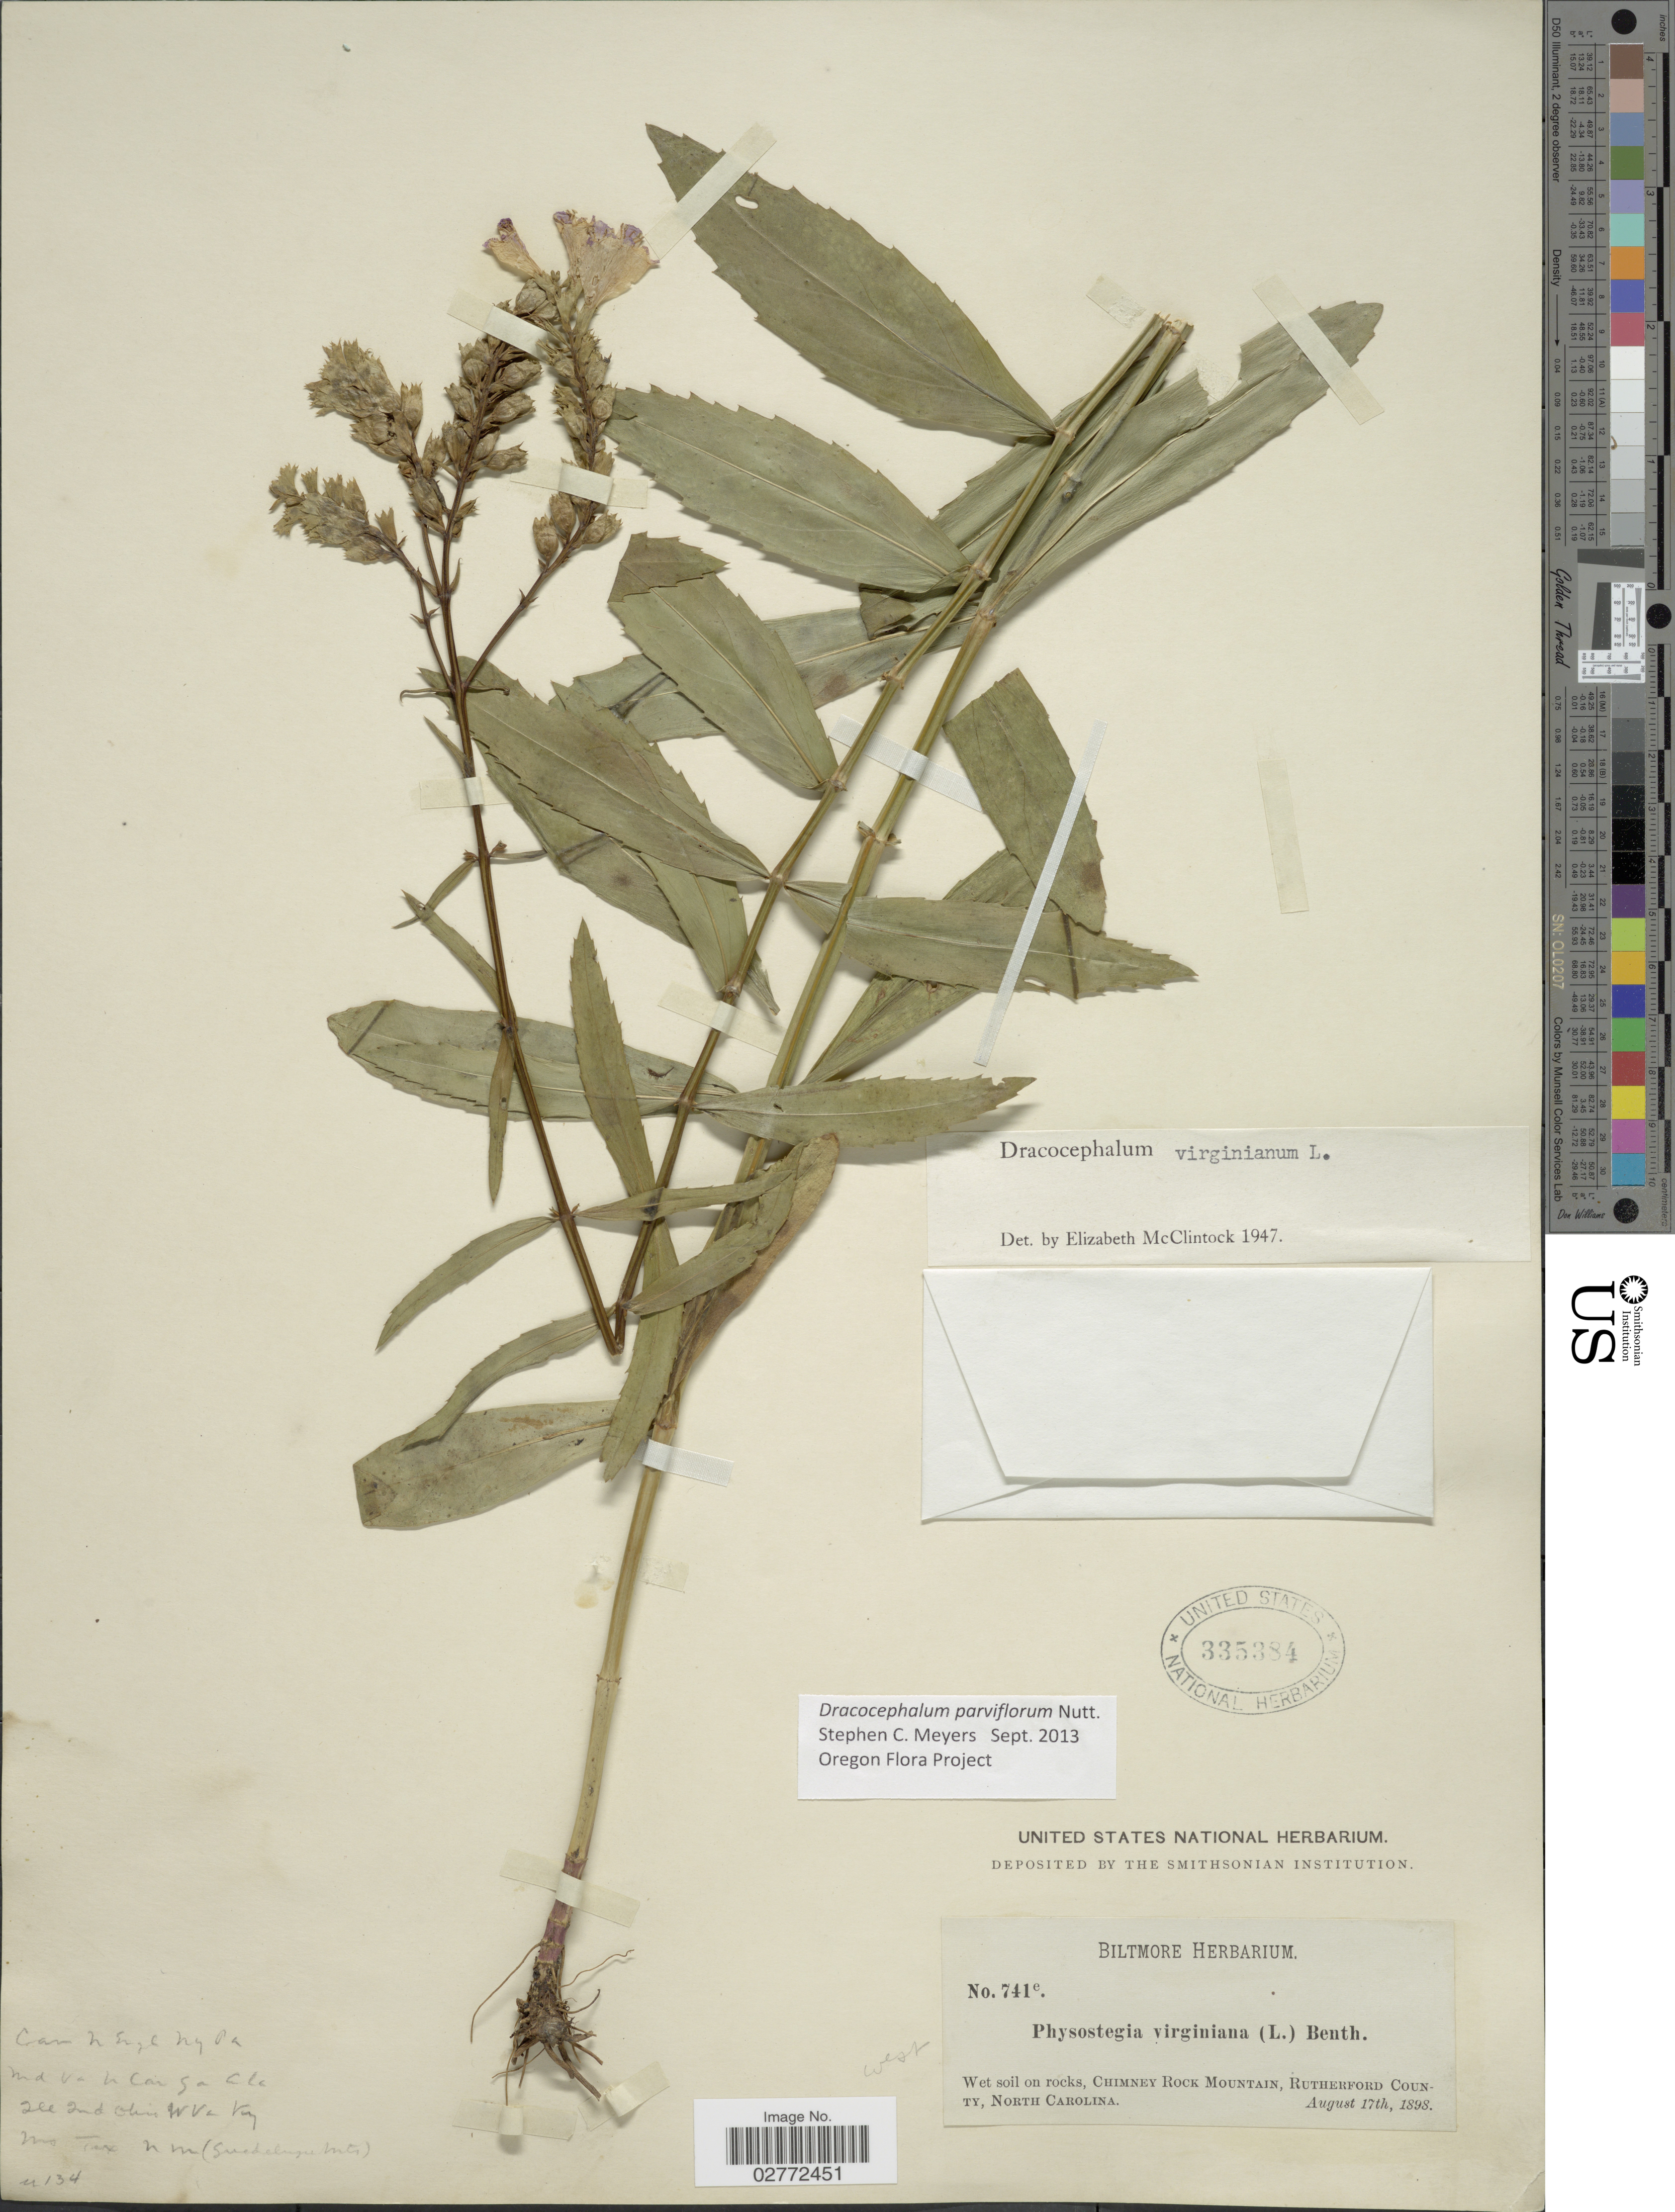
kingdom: Plantae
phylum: Tracheophyta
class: Magnoliopsida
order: Lamiales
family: Lamiaceae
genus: Dracocephalum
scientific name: Dracocephalum parviflorum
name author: Nutt.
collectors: ex herb. Biltmore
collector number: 741e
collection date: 1898-08-17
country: United States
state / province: North Carolina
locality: Wet soil on rocks, Chimney Rock Mountain, Rutherford County.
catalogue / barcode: US 335384